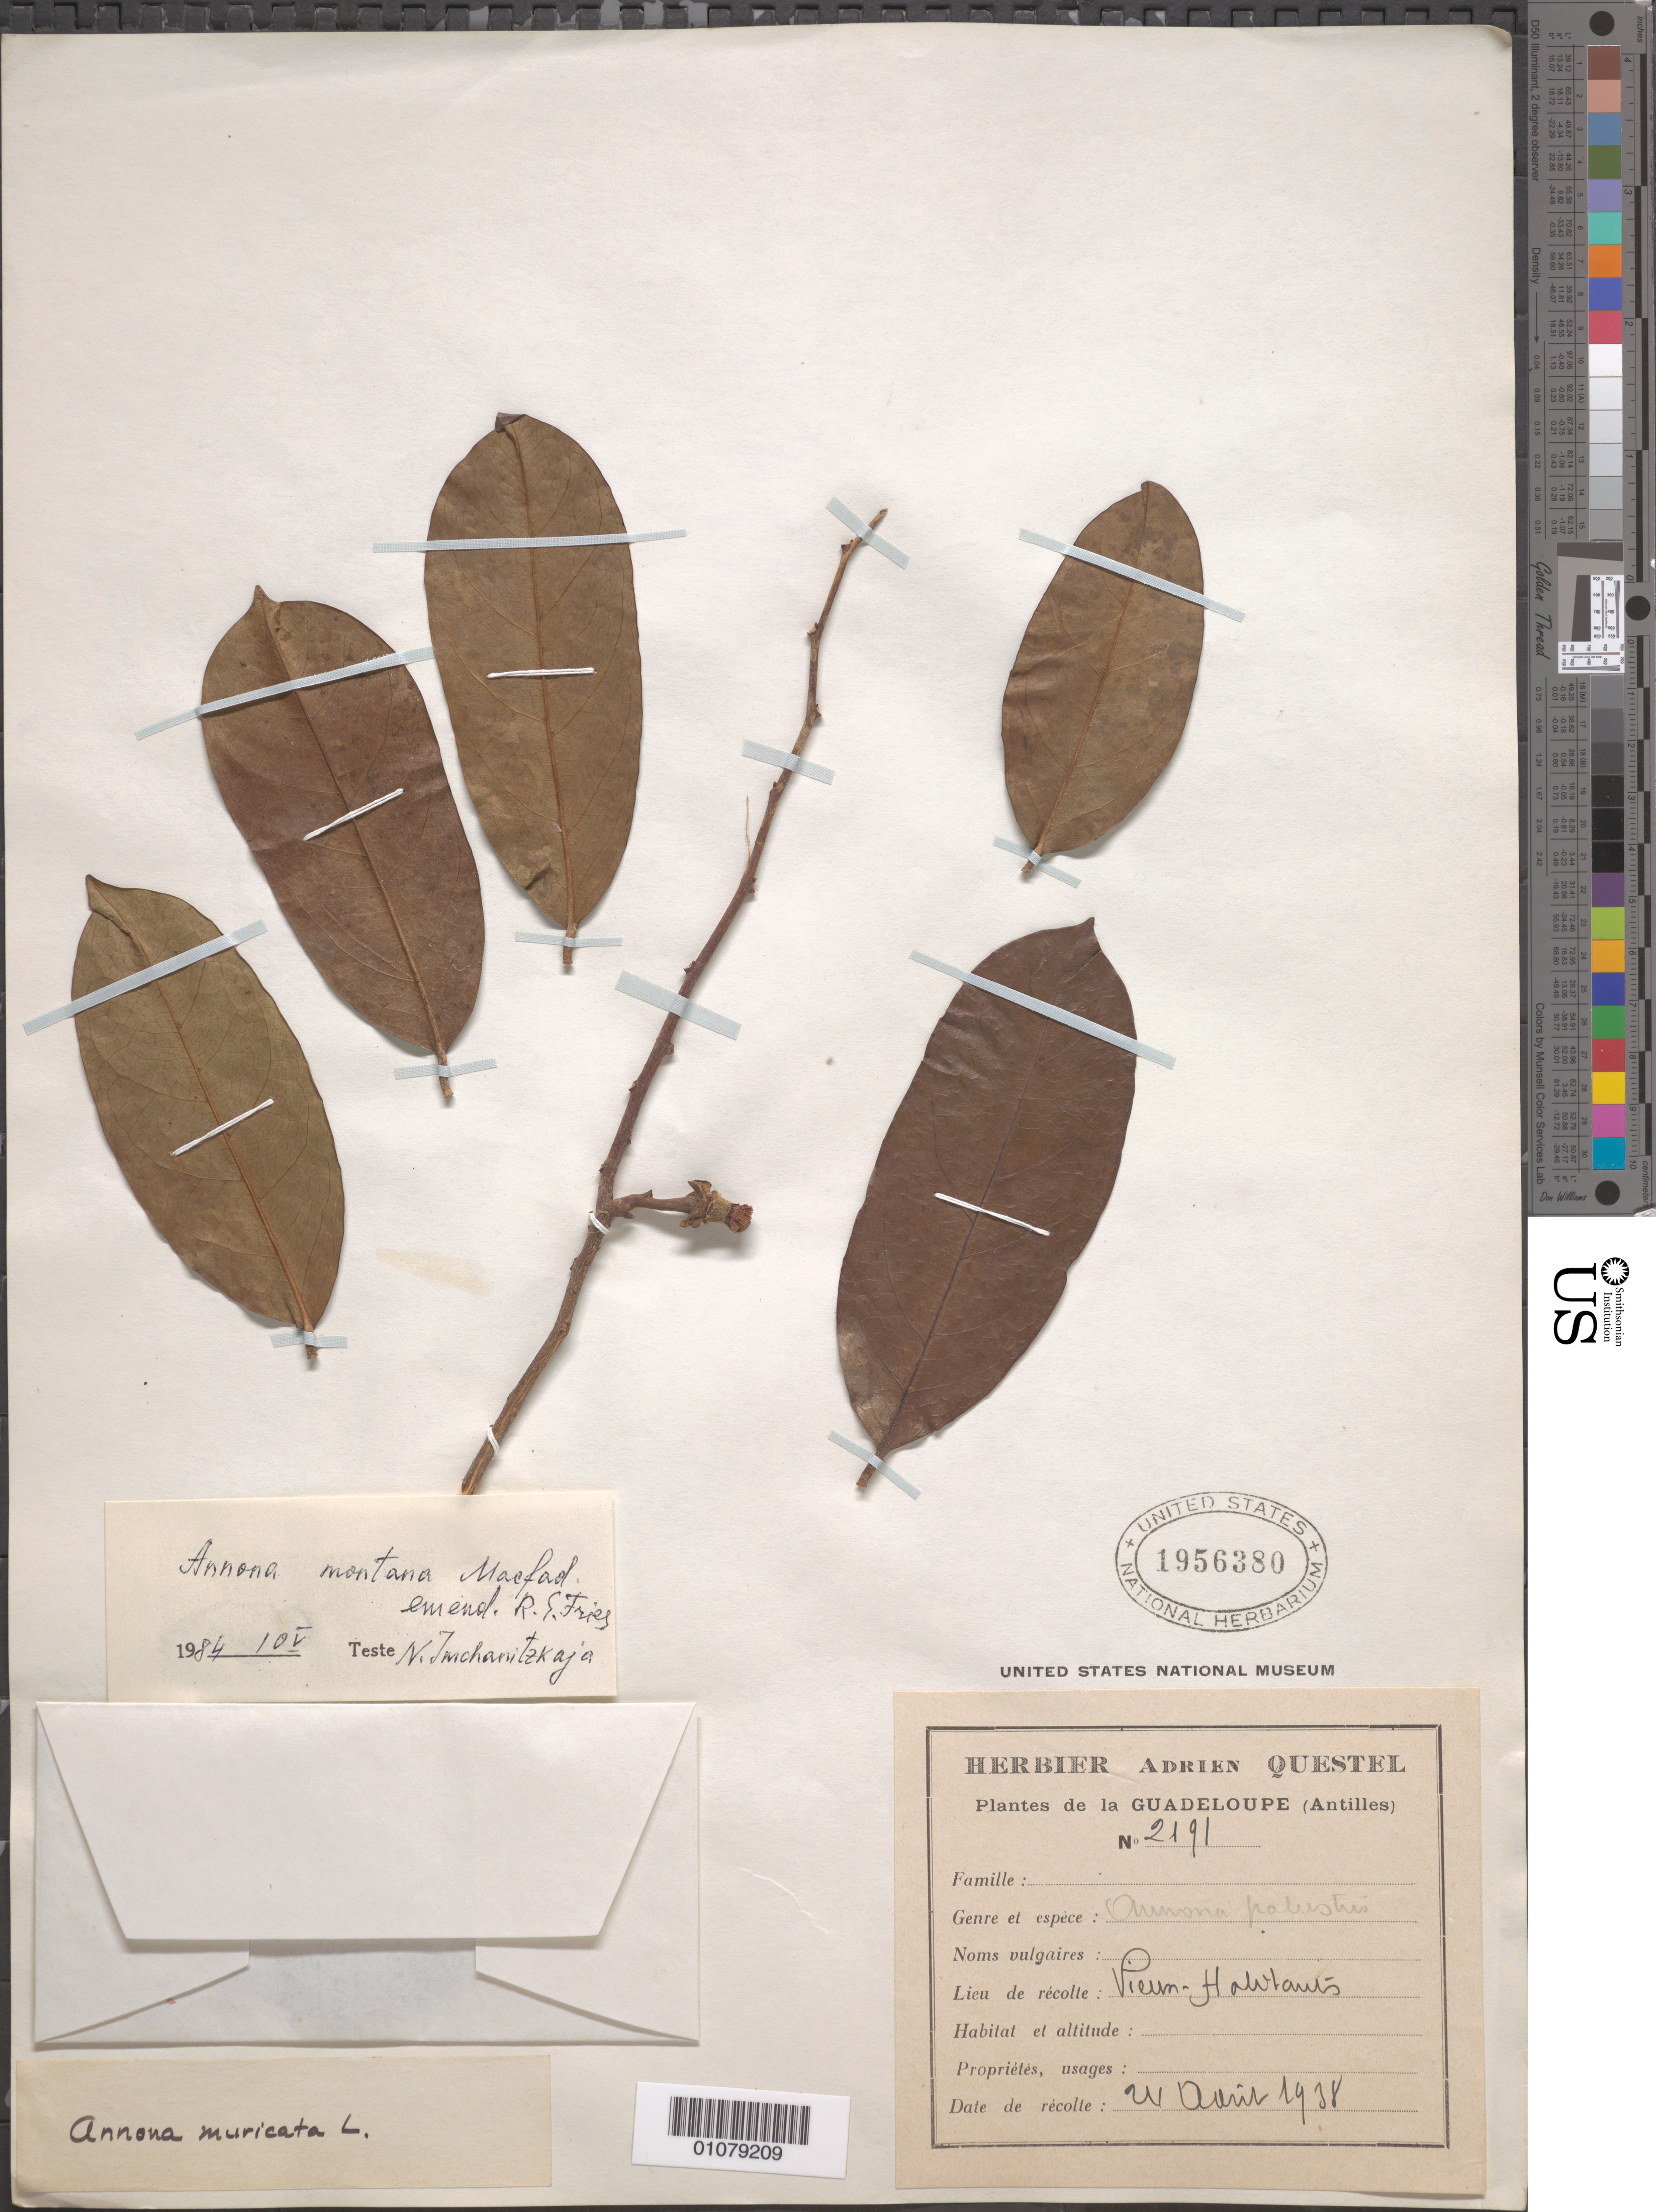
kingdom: Plantae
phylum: Tracheophyta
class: Magnoliopsida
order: Magnoliales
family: Annonaceae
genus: Annona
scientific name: Annona montana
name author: Macfad.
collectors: A. Questel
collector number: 2191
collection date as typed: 24 Aug 1938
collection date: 1938-08-24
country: Guadeloupe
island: Basse Terre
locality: Vieux Habitants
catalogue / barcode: US 1956380